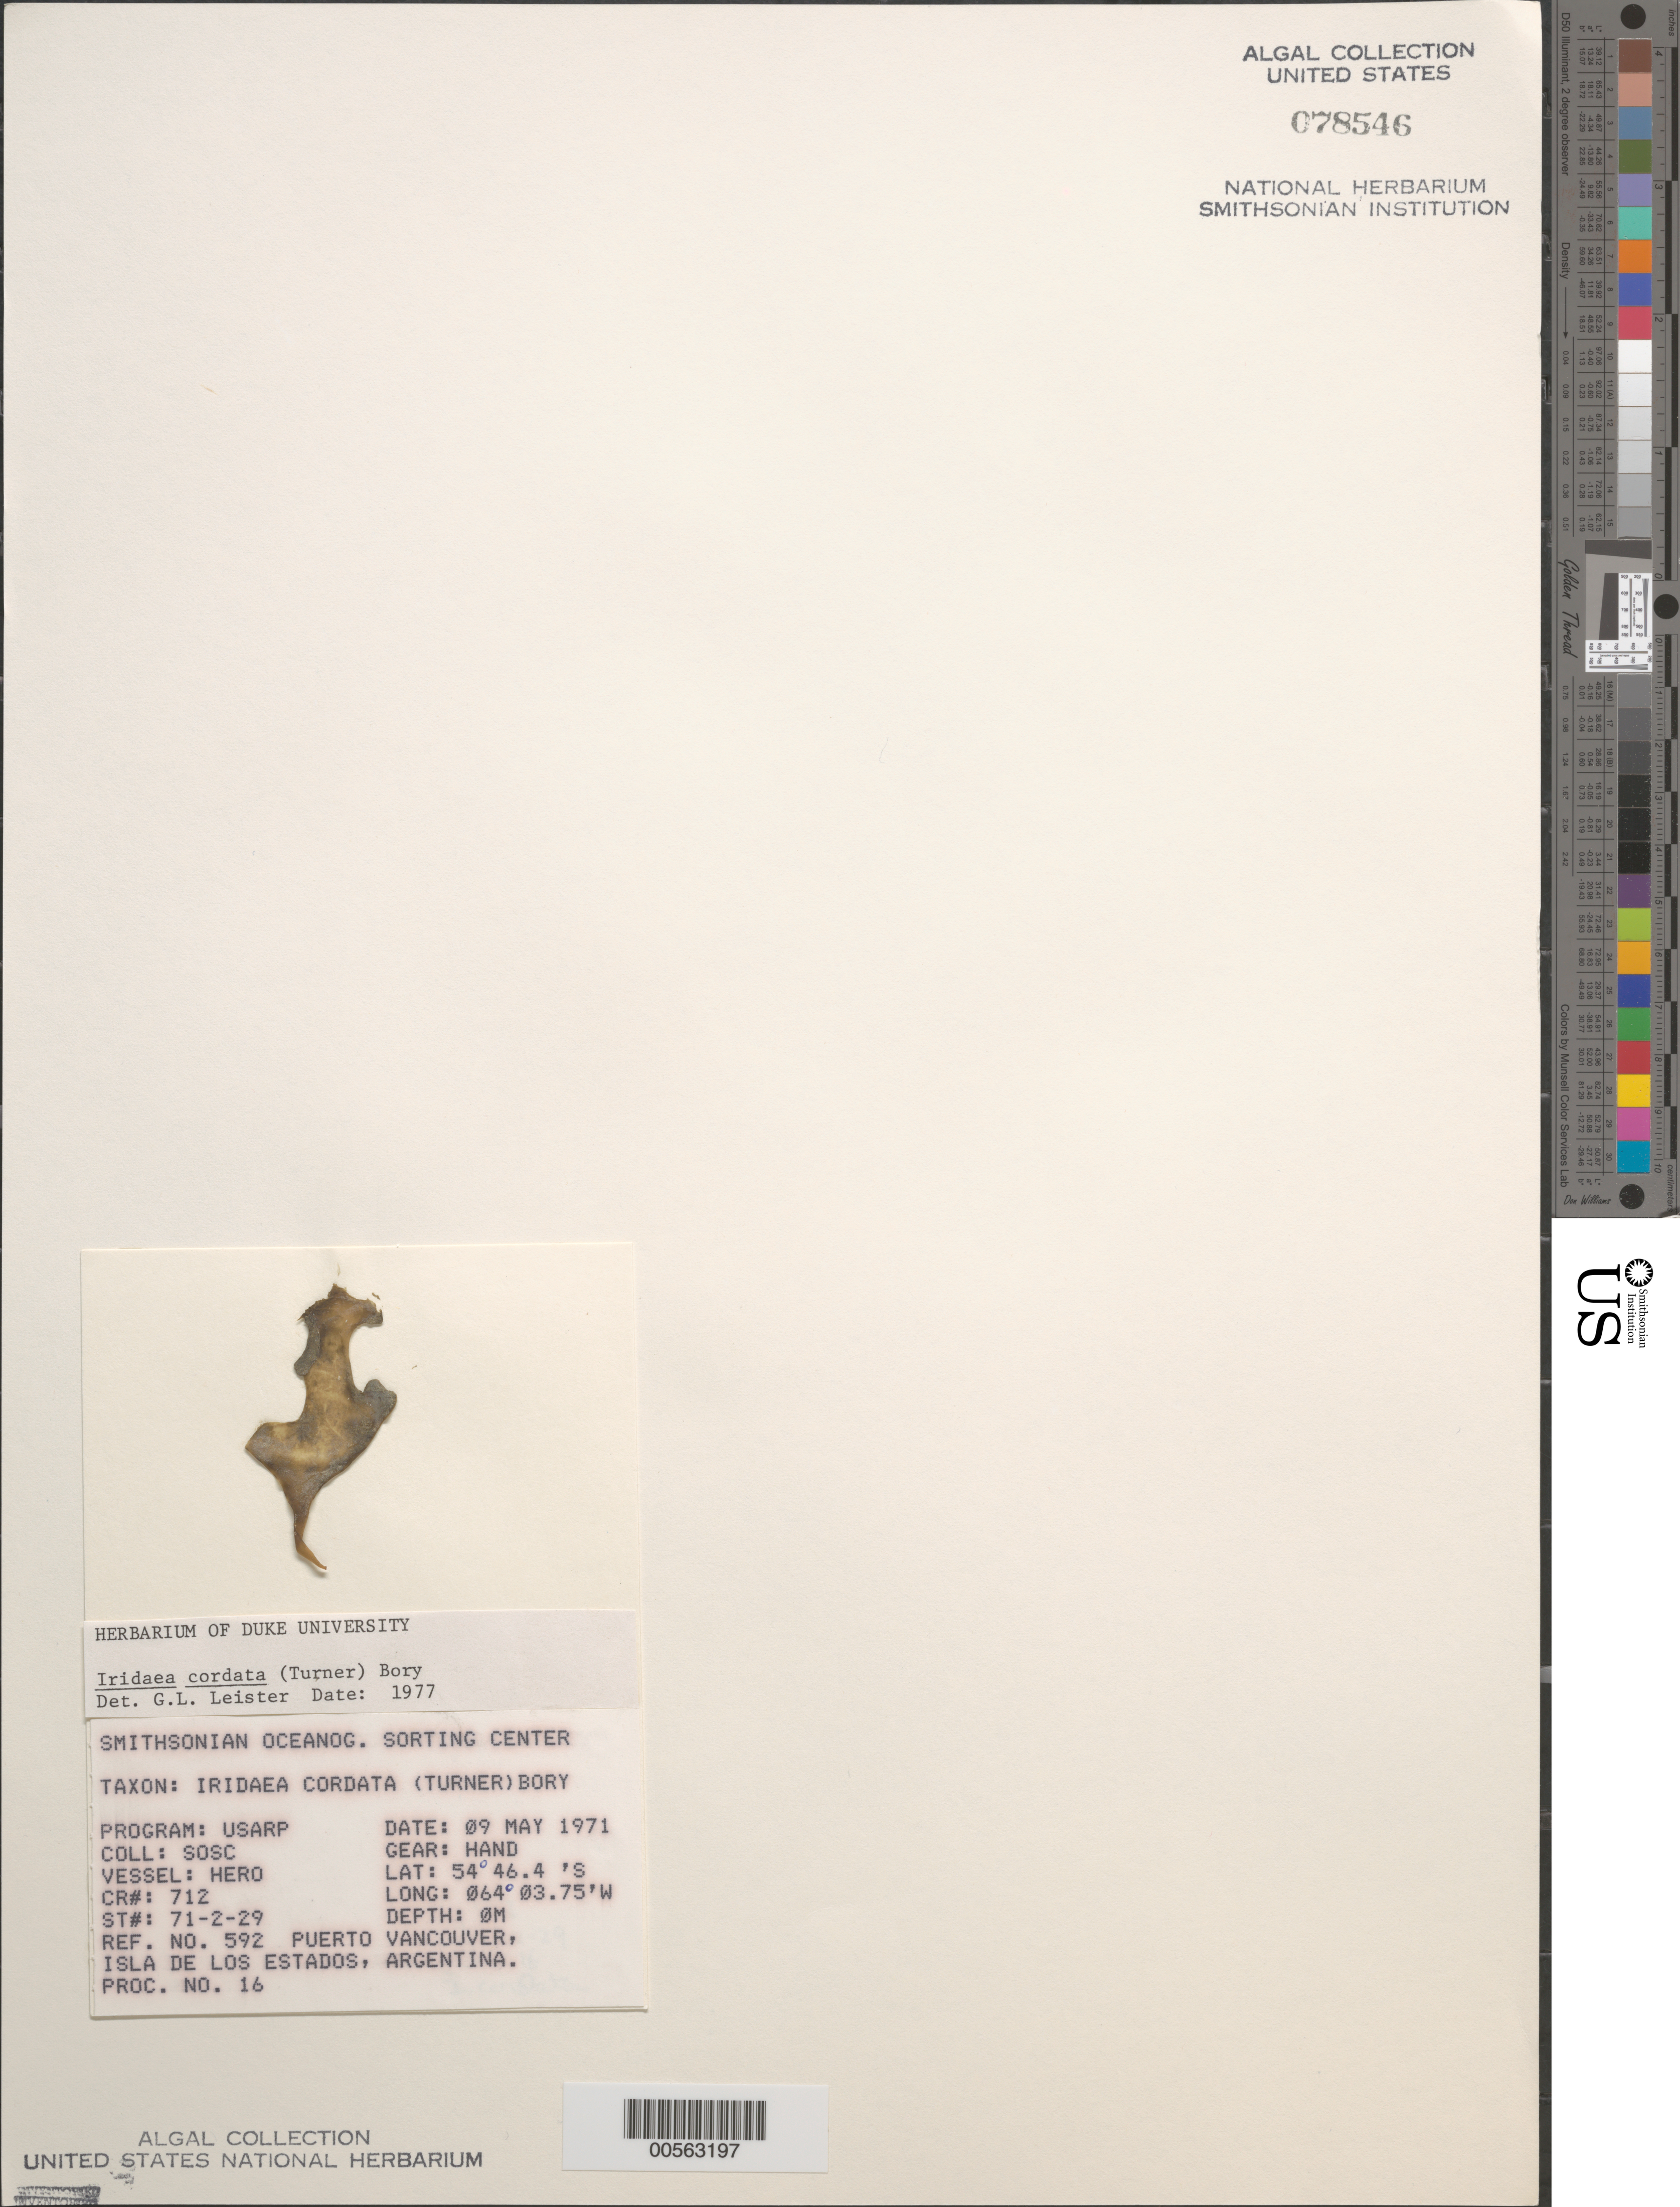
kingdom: Plantae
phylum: Rhodophyta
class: Florideophyceae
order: Gigartinales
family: Gigartinaceae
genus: Iridaea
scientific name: Iridaea cordata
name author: (Turner) Bory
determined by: Leister, G. L.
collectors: SOSC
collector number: Station 71-2-29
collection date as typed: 09 May 1971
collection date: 1971-05-09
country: Argentina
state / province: Tierra del Fuego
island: Isla de los Estados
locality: Puerto Vancouver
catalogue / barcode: US 78546